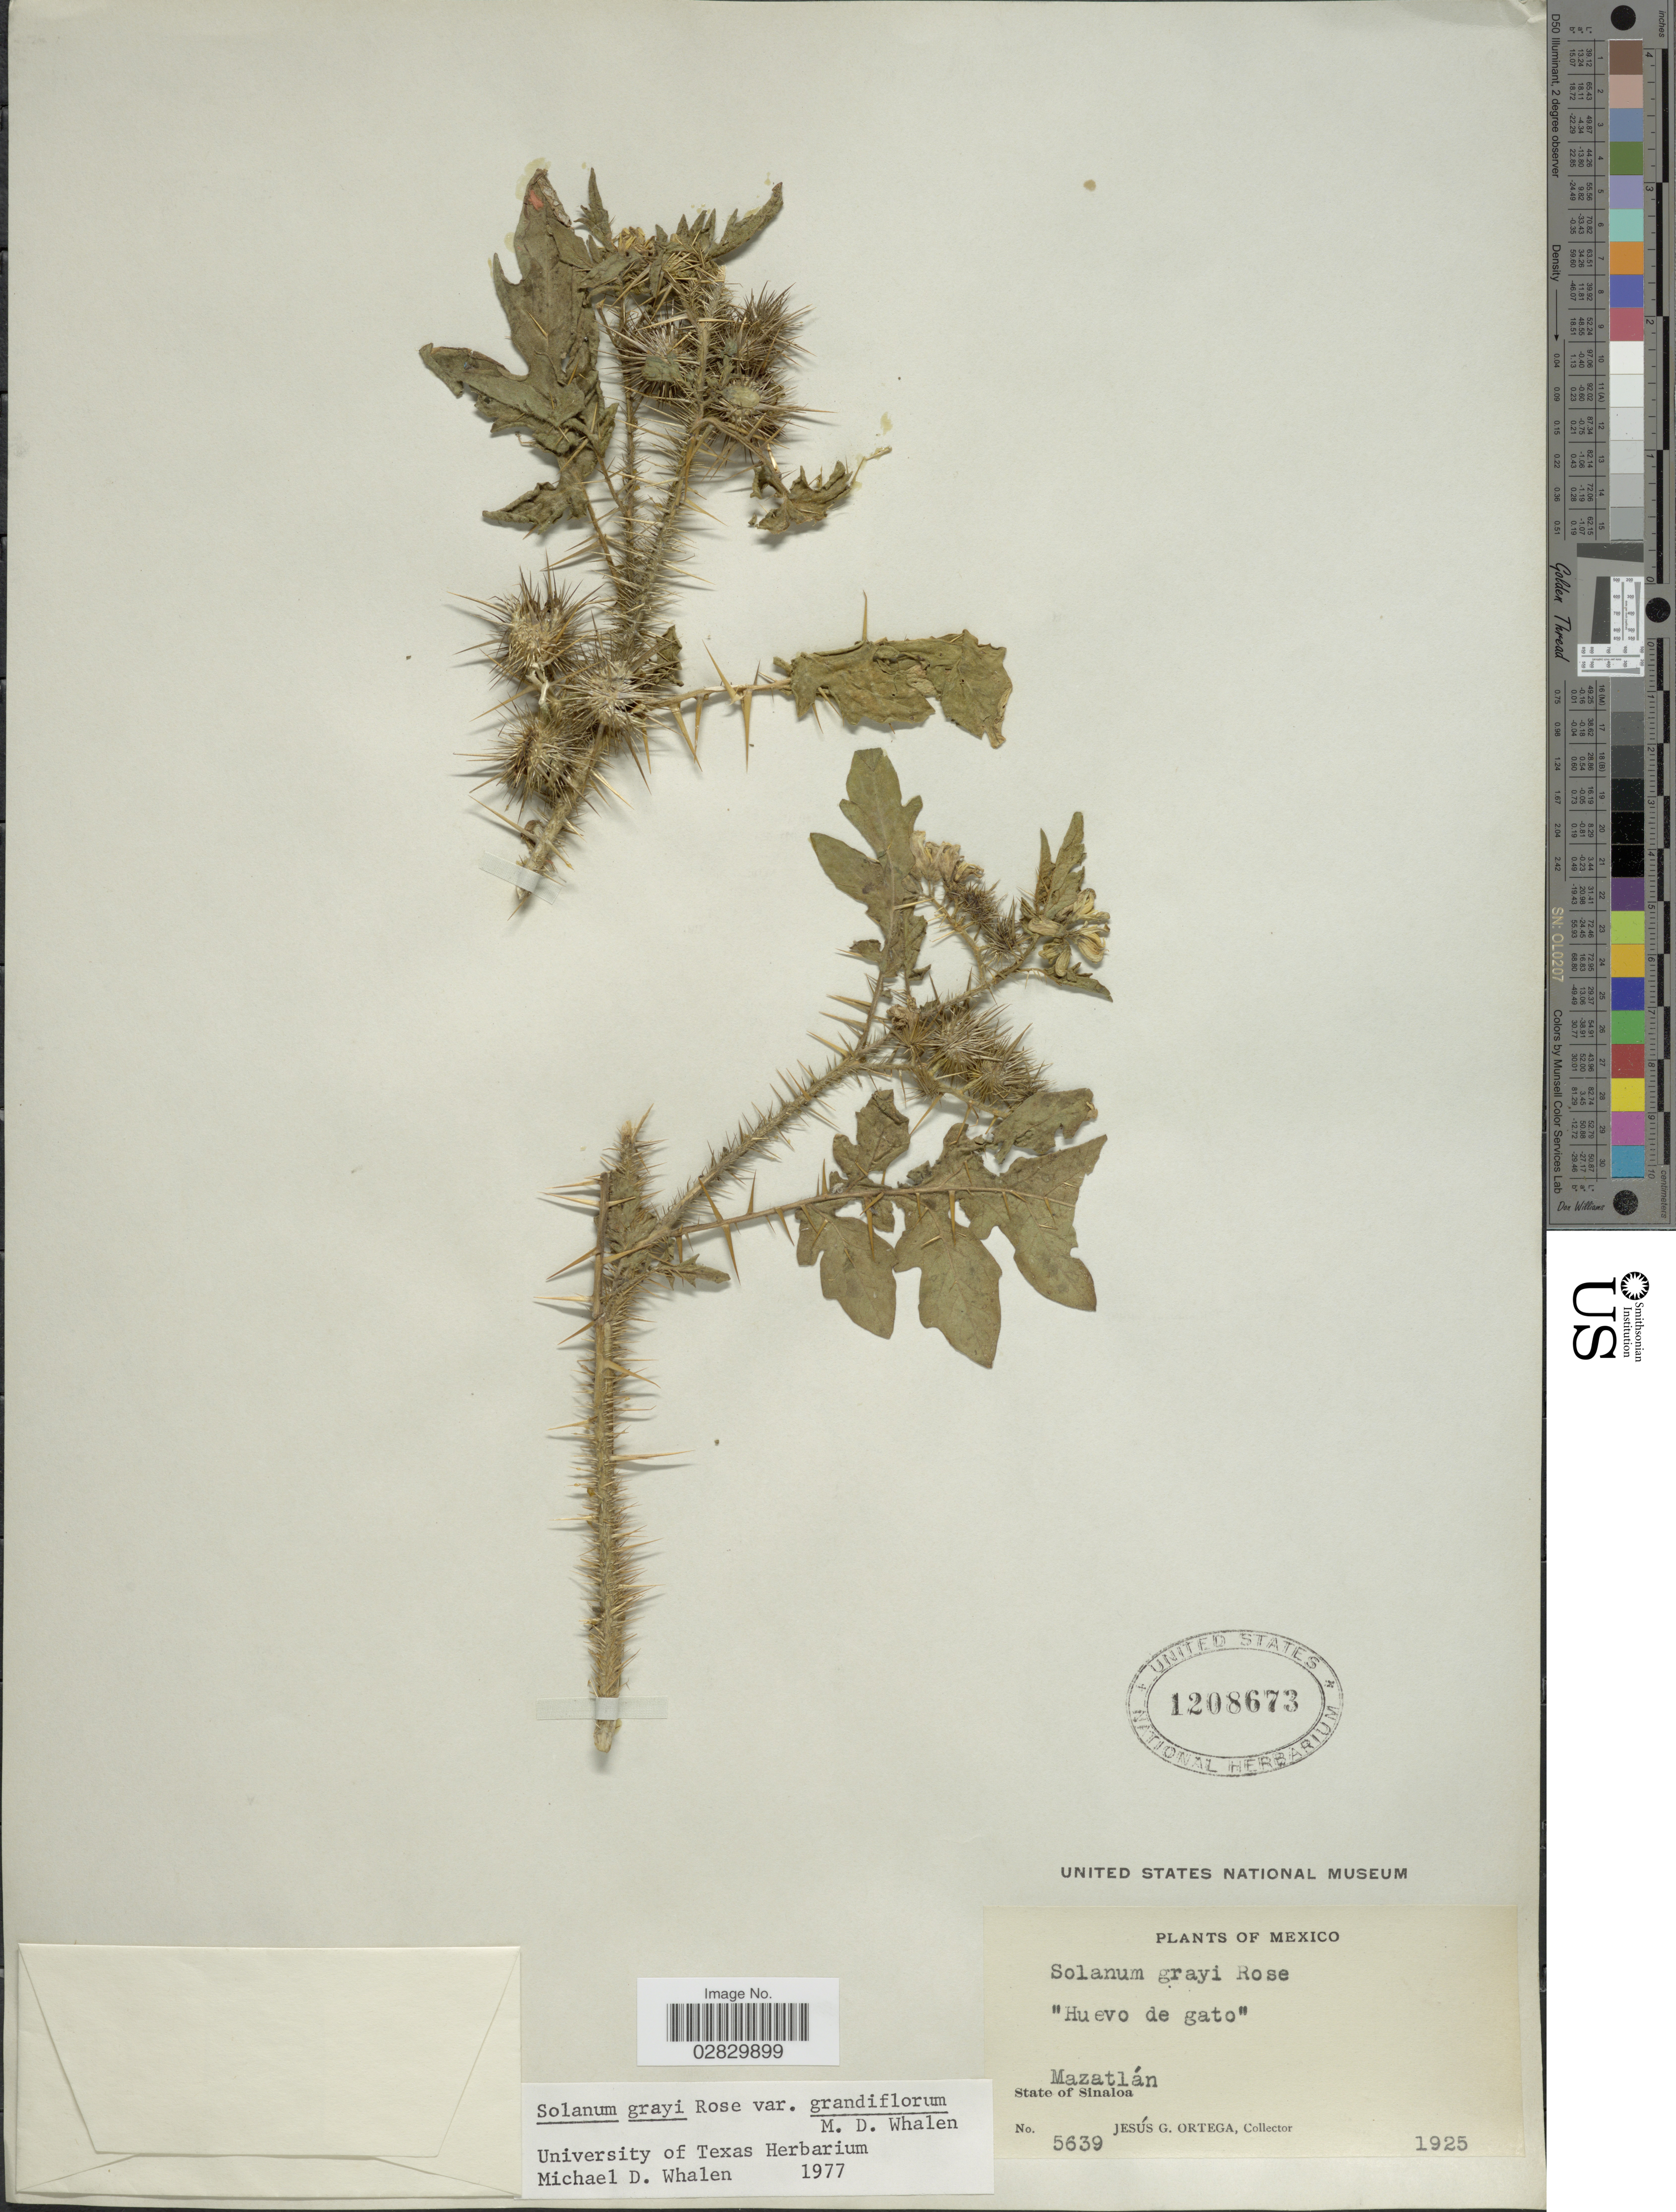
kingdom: Plantae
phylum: Tracheophyta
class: Magnoliopsida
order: Solanales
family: Solanaceae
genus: Solanum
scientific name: Solanum grayi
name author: Rose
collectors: J. Ortega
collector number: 5639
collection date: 1925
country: Mexico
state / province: Sinaloa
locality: Mazatlán, State of Sinaloa.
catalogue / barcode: US 1208673